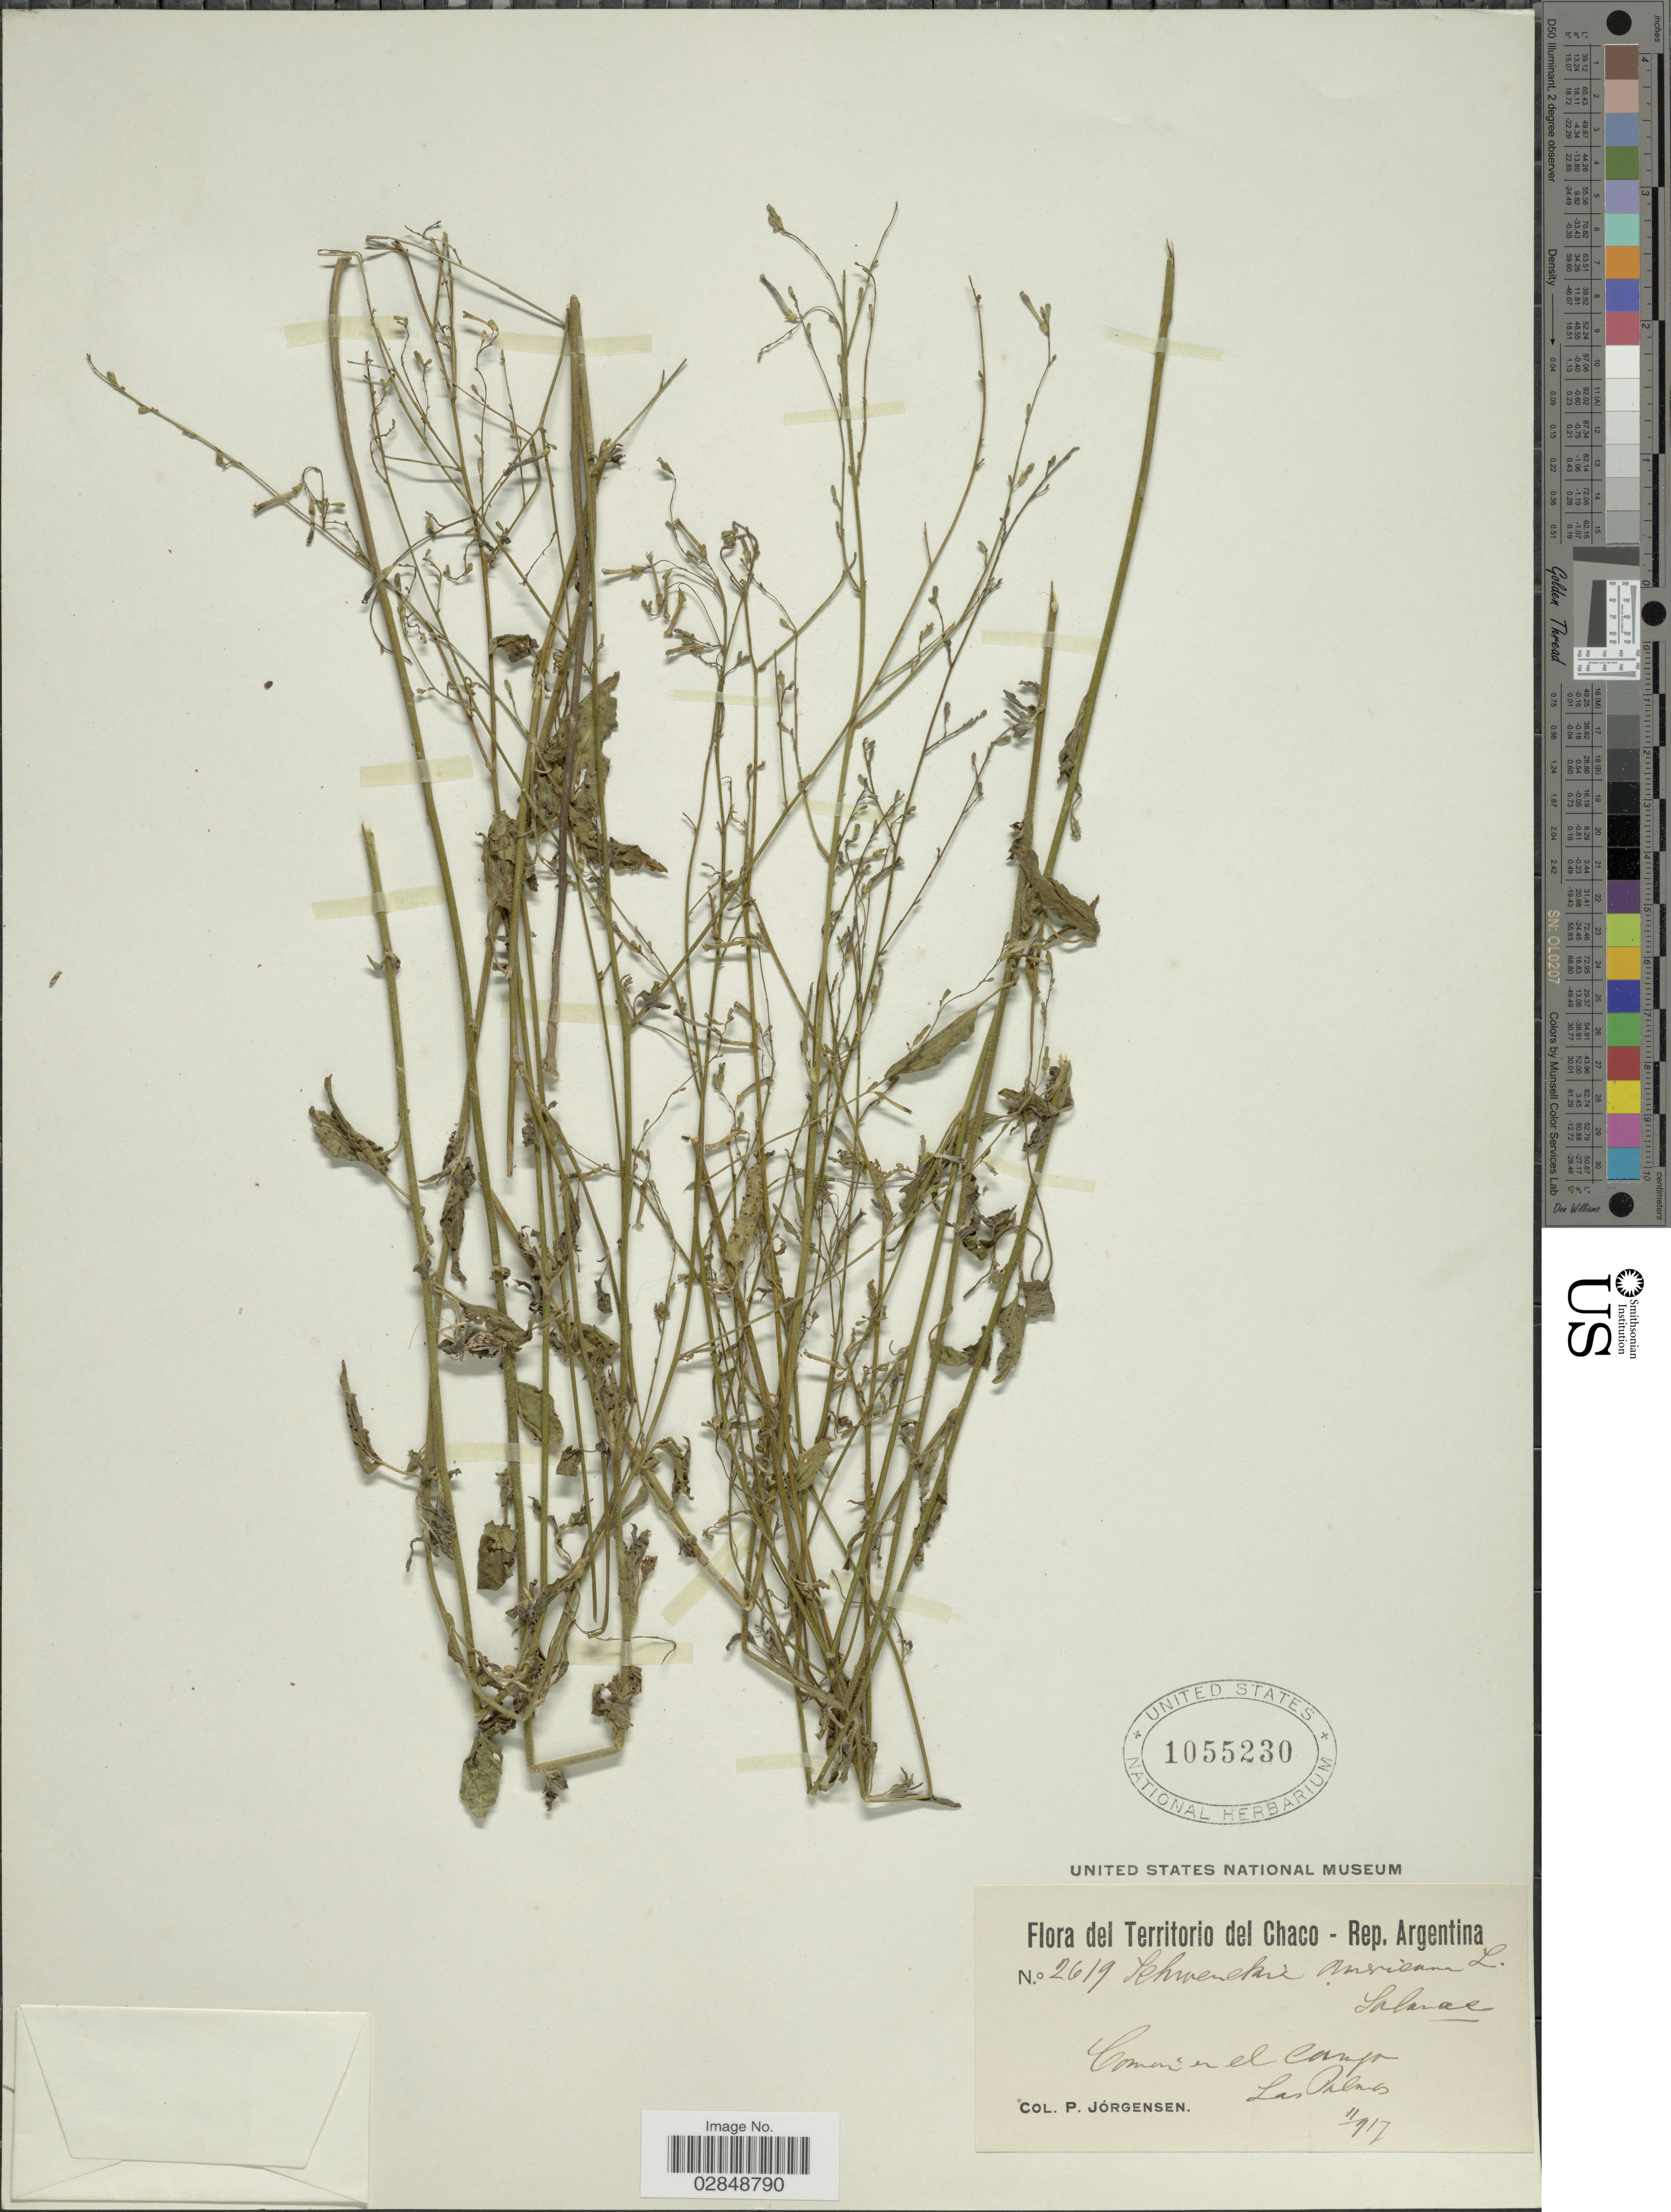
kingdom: Plantae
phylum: Tracheophyta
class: Magnoliopsida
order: Solanales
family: Solanaceae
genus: Schwenckia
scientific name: Schwenckia americana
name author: L.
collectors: P. Jörgensen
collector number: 2619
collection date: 1917-11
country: Argentina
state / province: Chaco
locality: Territorio del Chaco. Común en el Campo Las Palmas.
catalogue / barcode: US 1055230